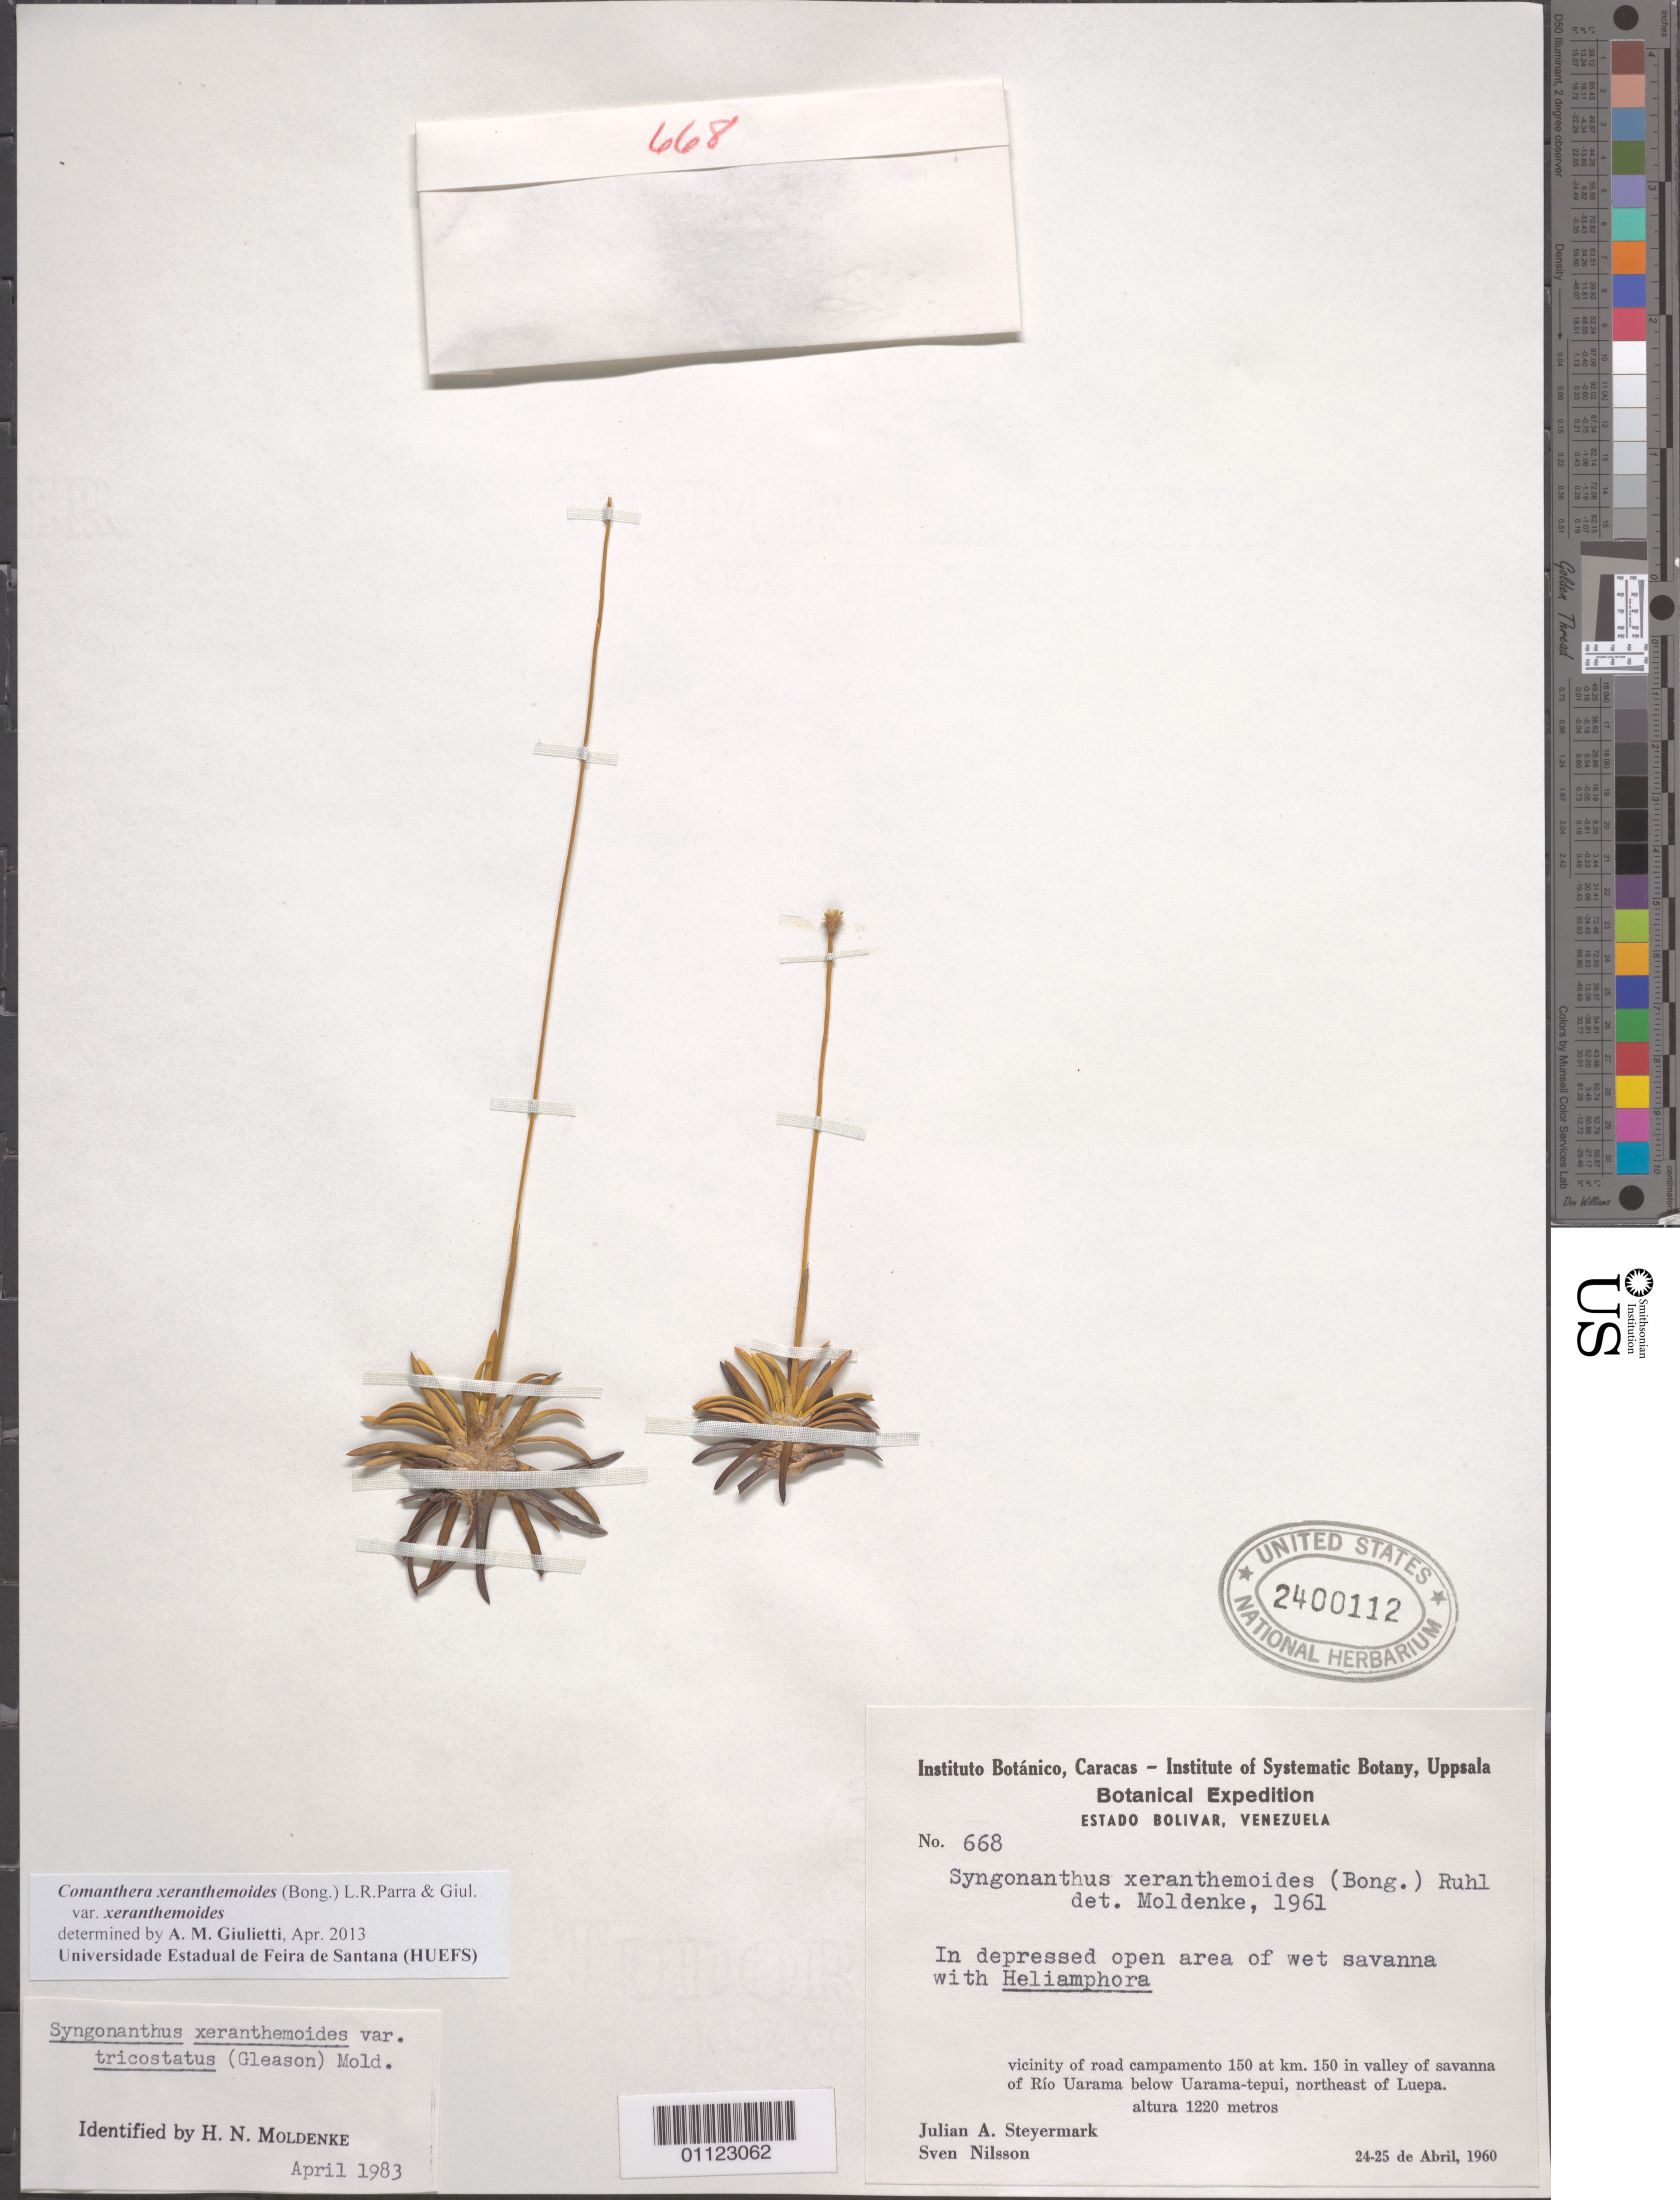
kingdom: Plantae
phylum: Tracheophyta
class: Liliopsida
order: Poales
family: Eriocaulaceae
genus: Comanthera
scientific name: Comanthera xeranthemoides var. xeranthemoides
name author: (Bong.) L.R. Parra & Giul.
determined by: Giulietti, Ana M.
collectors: J. Steyermark & Sv. Nilsson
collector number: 668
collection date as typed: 24-25 de Abril, 1960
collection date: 1960-04-24/1960-04-25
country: Venezuela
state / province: Bolívar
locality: vic of road campamento 150 at km 150 in valley of savanna of Río Uarama below Uarama-tepui, northeast of Luepa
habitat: Depressed open area of wet savanna with Heliamphora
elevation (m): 1220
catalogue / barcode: US 2400112